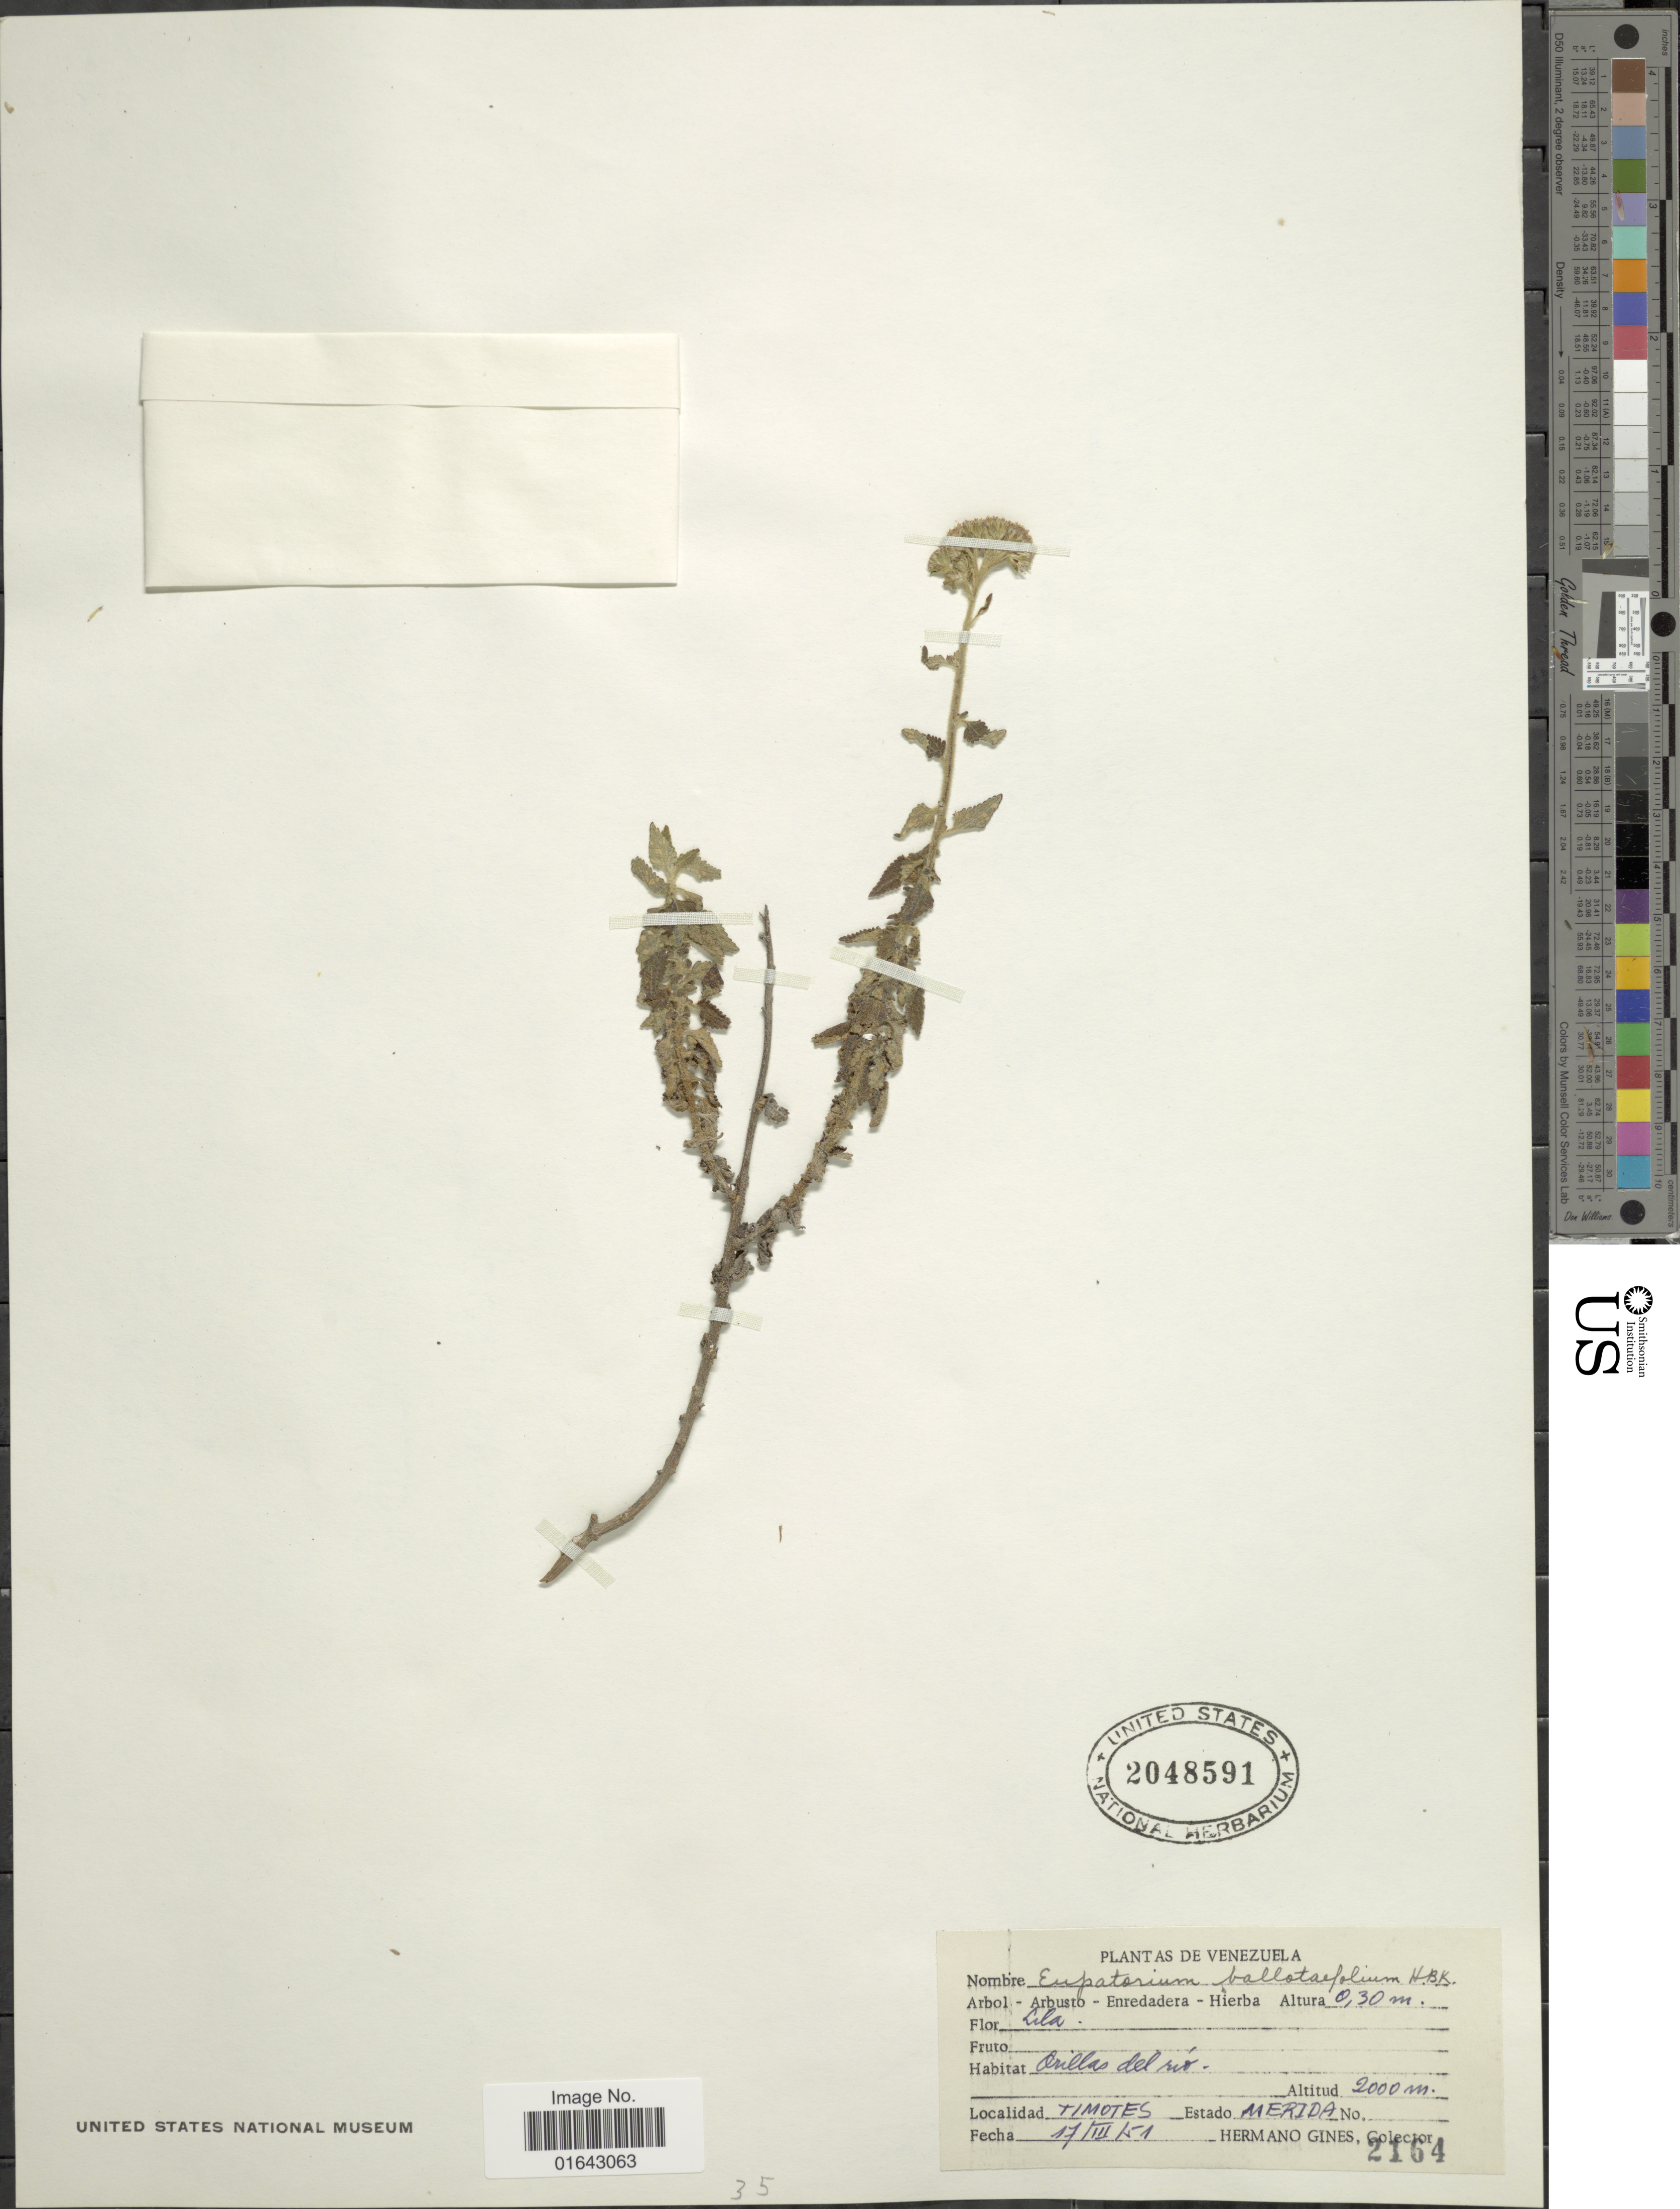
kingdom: Plantae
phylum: Tracheophyta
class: Magnoliopsida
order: Asterales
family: Asteraceae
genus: Conocliniopsis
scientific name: Conocliniopsis prasiifolia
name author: (DC.) R.M. King & H. Rob.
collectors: Bro. Gines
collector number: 2164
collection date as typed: Transcribed d/m/y: 17/3/51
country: Venezuela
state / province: Mérida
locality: Orillas del río. Timotes. Estado Merida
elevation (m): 2000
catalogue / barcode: US 2048591